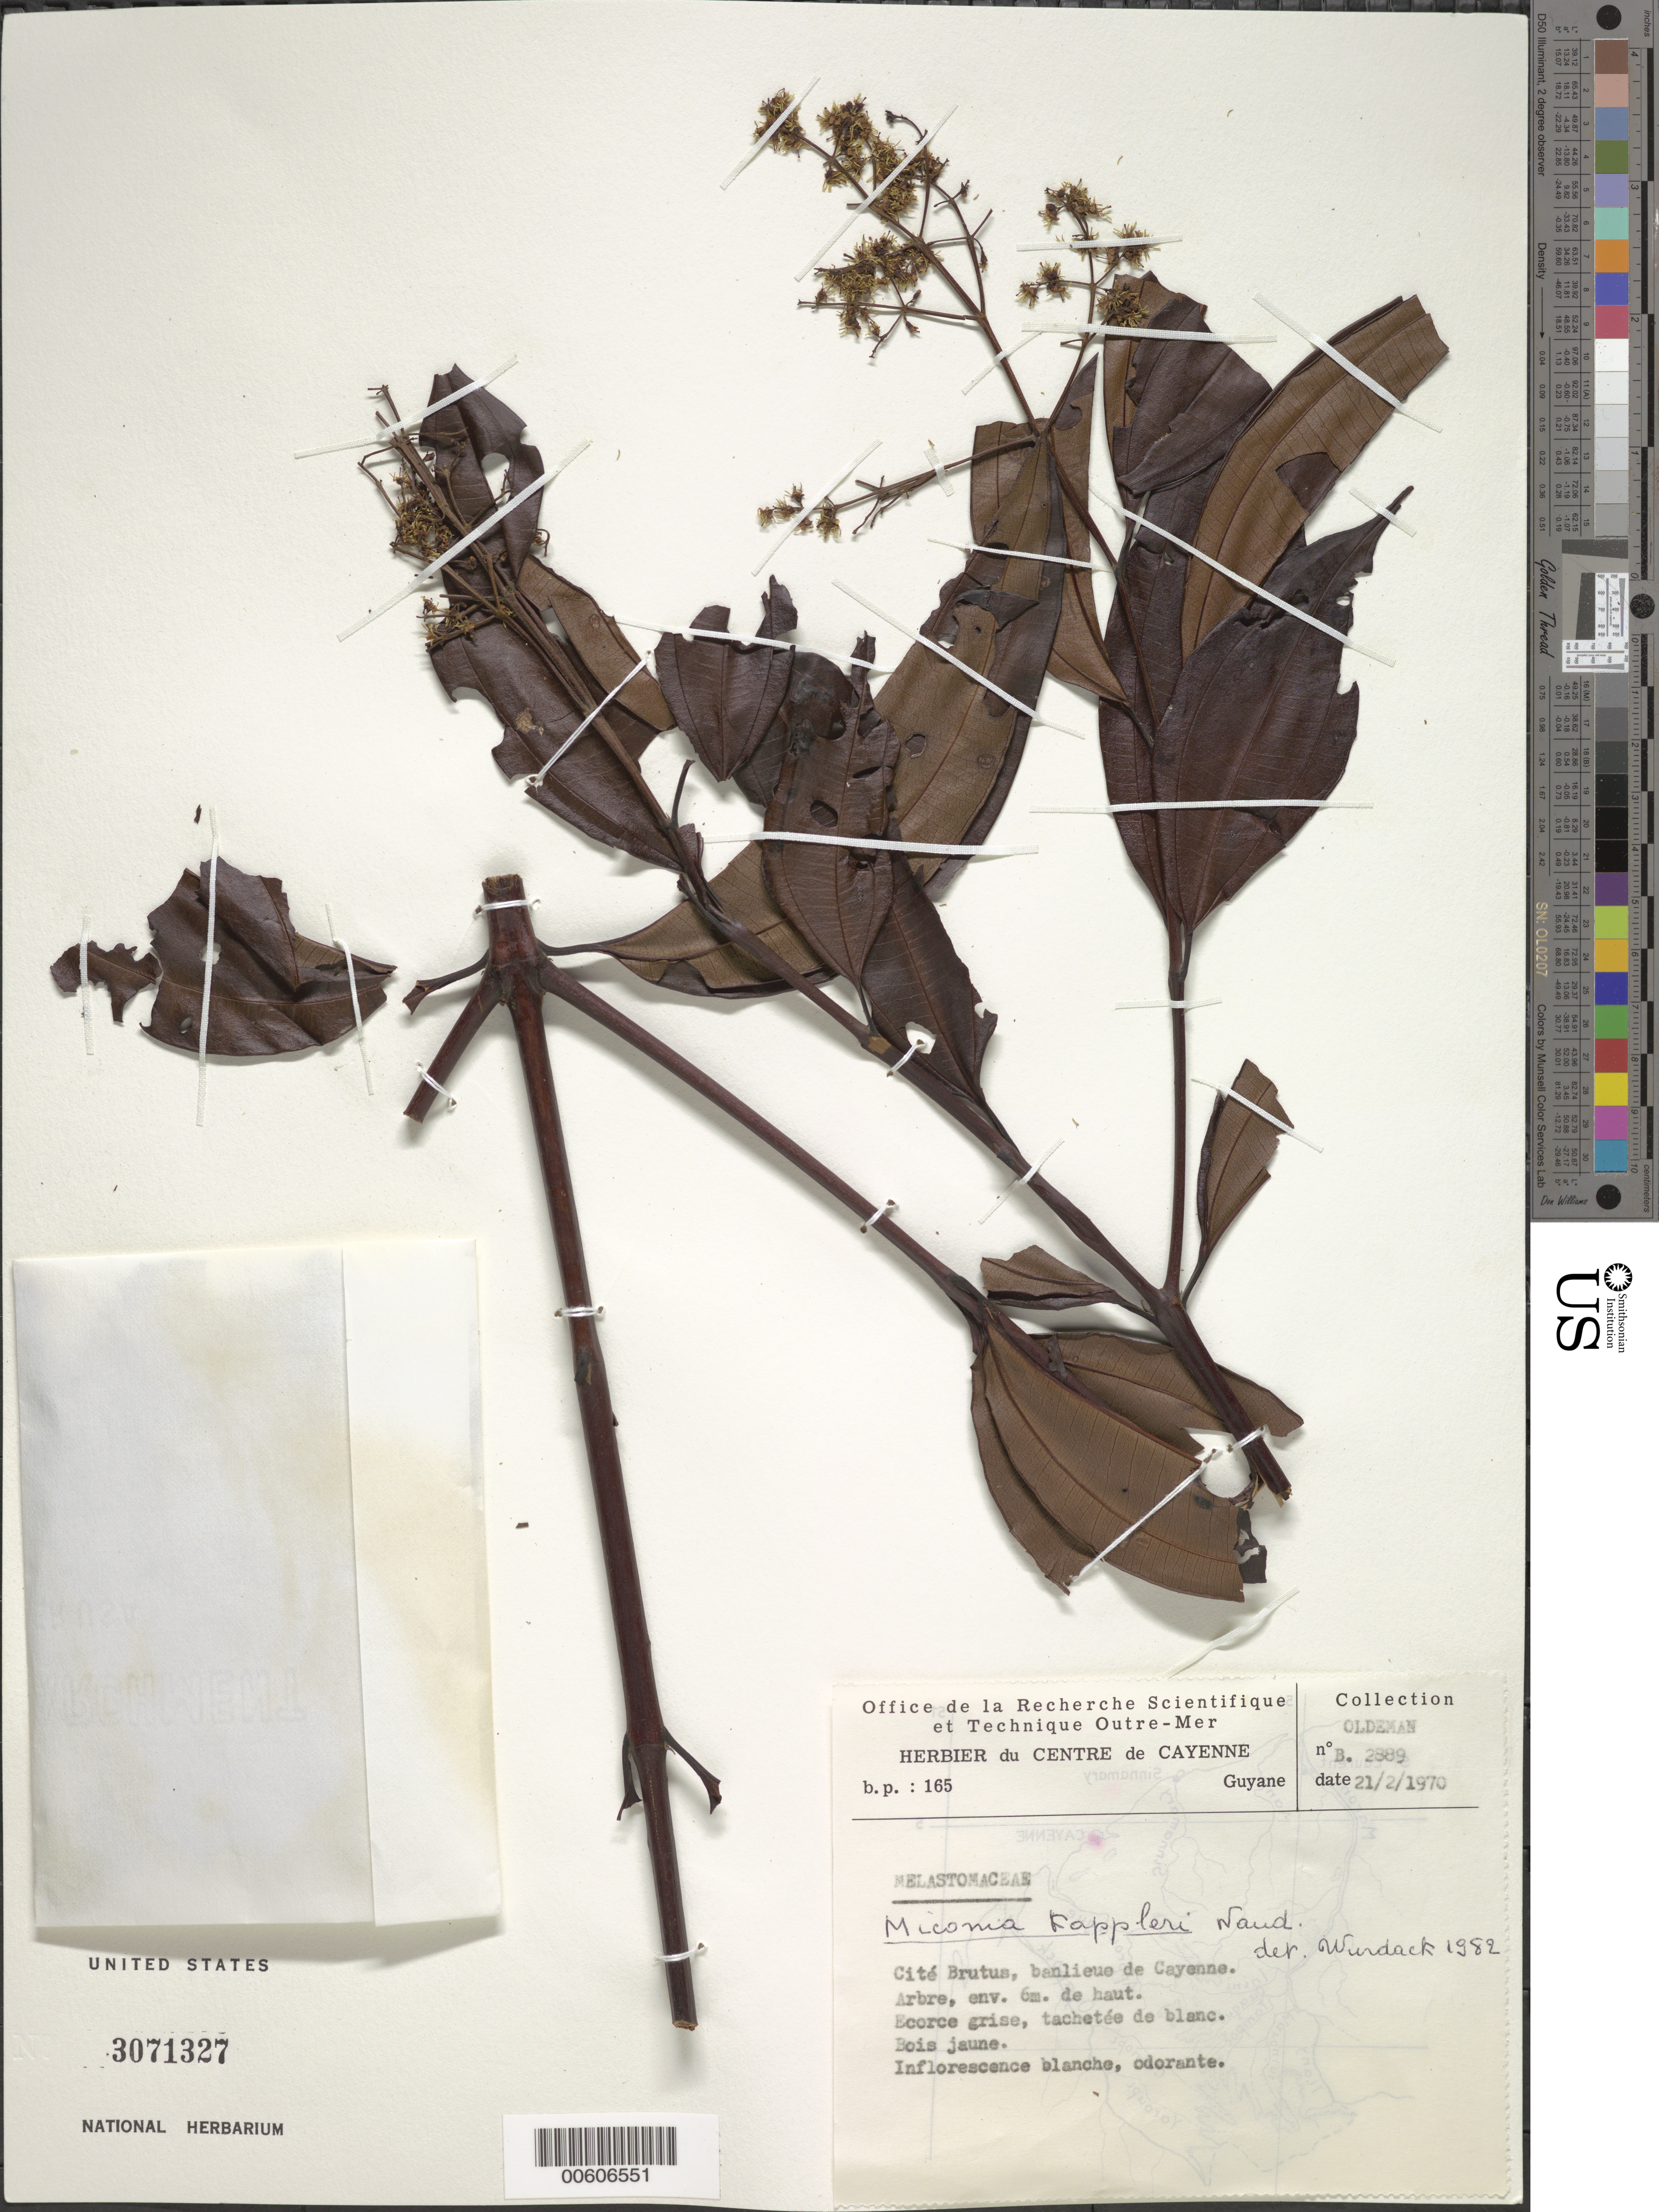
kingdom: Plantae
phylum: Tracheophyta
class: Magnoliopsida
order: Myrtales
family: Melastomataceae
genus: Miconia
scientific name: Miconia kappleri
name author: Naudin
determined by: Wurdack, John J., (US), US (UNITED STATES)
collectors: R. Oldeman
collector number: B 2889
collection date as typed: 21-Feb-70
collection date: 1970-02-21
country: French Guiana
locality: Cité Brutus, banlieue de Cayenne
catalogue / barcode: US 3071327